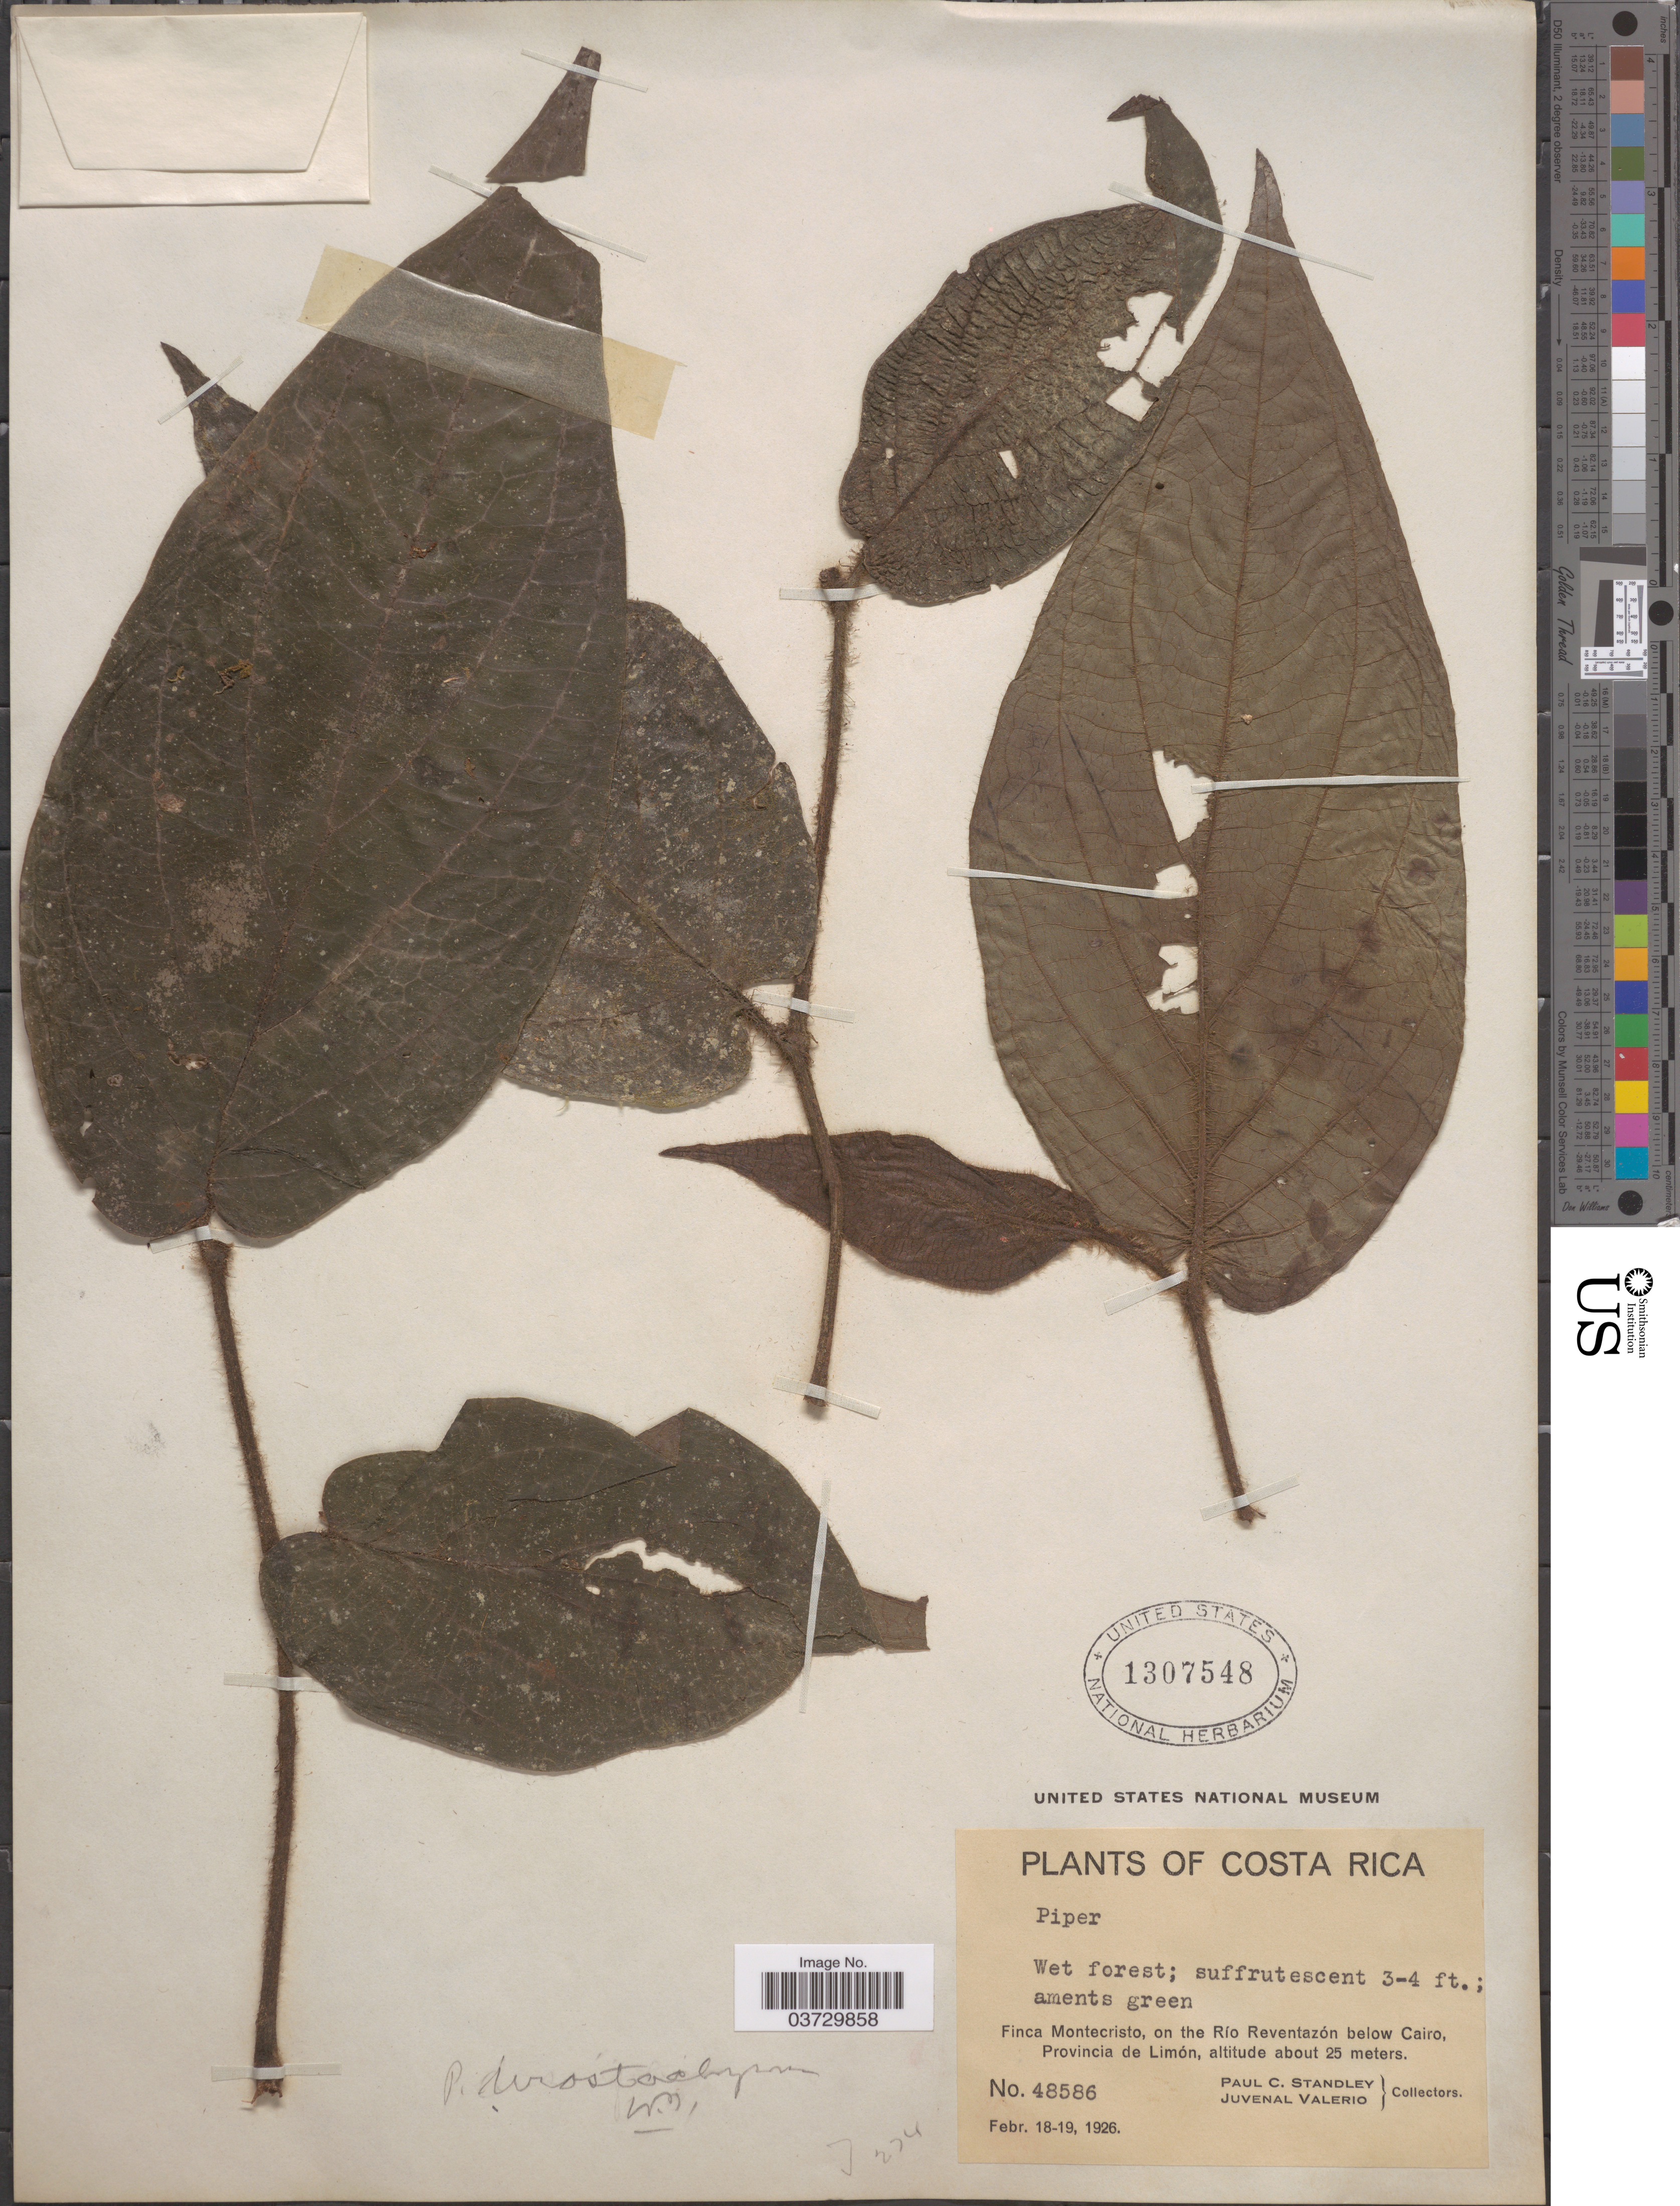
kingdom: Plantae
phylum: Tracheophyta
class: Magnoliopsida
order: Piperales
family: Piperaceae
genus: Piper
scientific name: Piper urostachyum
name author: Hemsl.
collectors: P. C. Standley & J. Valerio R.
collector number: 48586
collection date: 1926-02-18/1926-02-19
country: Costa Rica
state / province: Limón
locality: Finca Montecristo, on the Río Reventazón below Cairo.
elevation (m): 25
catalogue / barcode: US 1307548